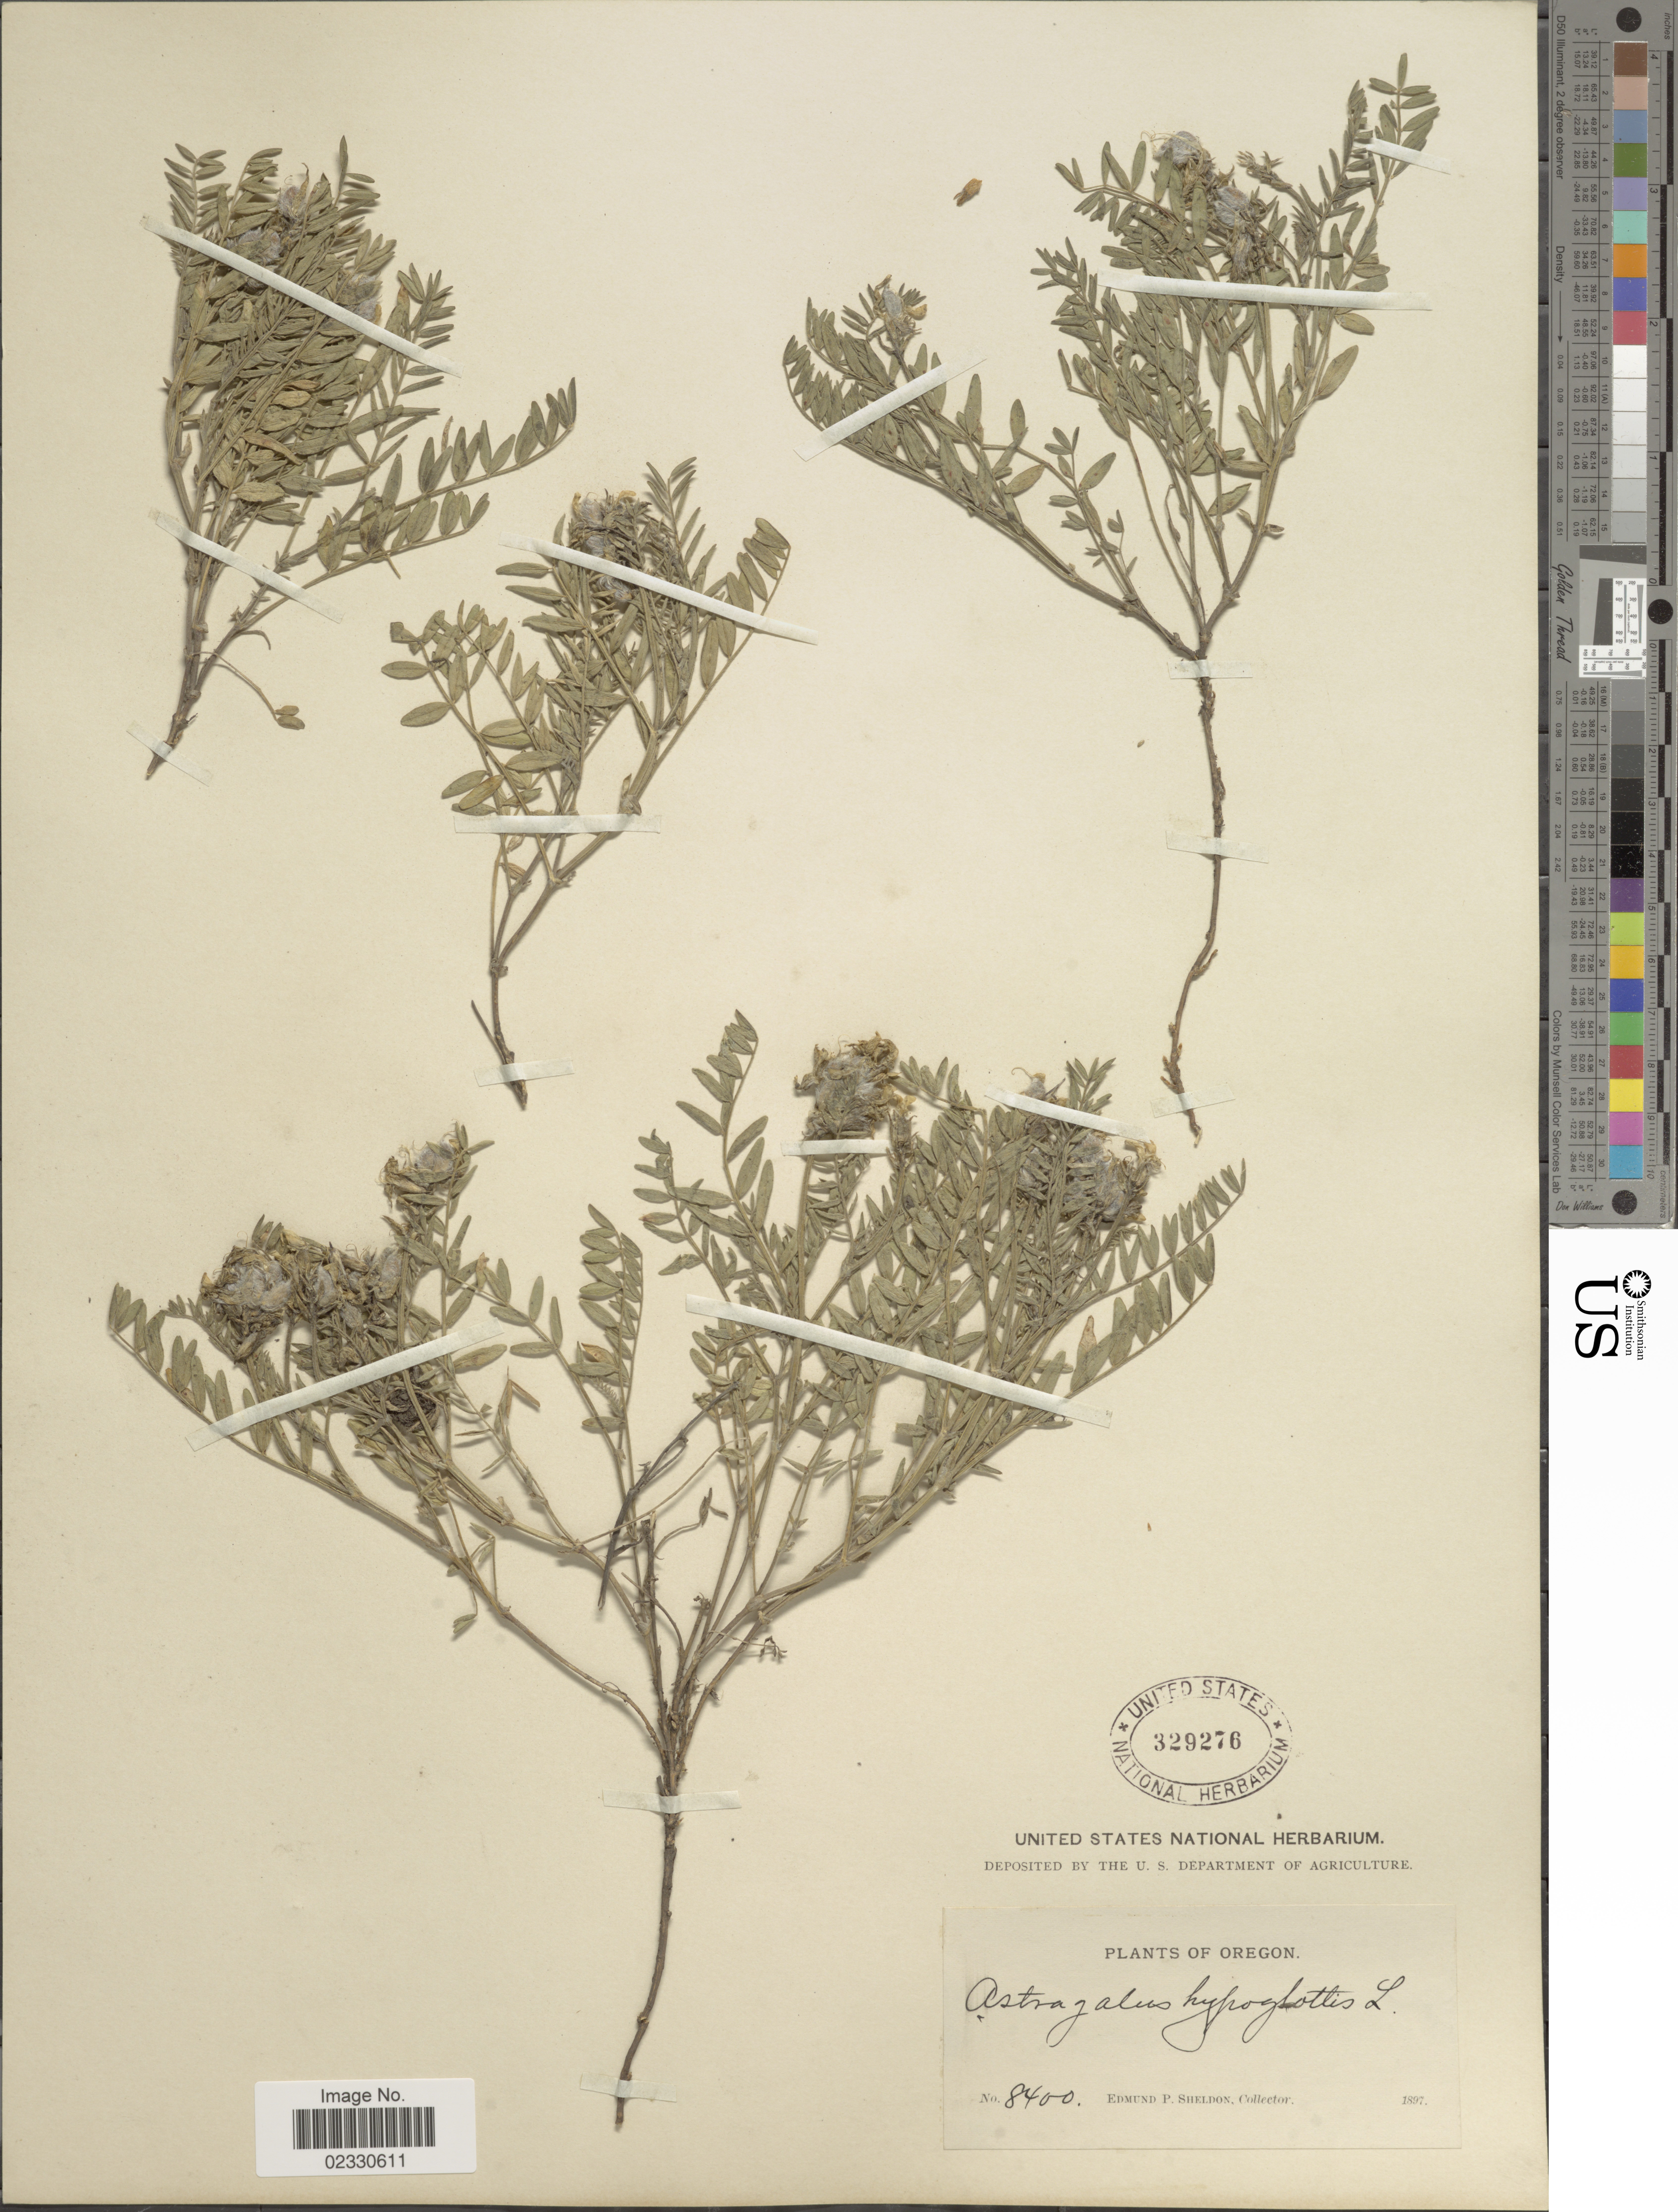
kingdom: Plantae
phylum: Tracheophyta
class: Magnoliopsida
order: Fabales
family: Fabaceae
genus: Astragalus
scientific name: Astragalus dasyglottis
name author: DC.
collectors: E. P. Sheldon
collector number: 8400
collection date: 1897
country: United States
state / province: Oregon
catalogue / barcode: US 329276